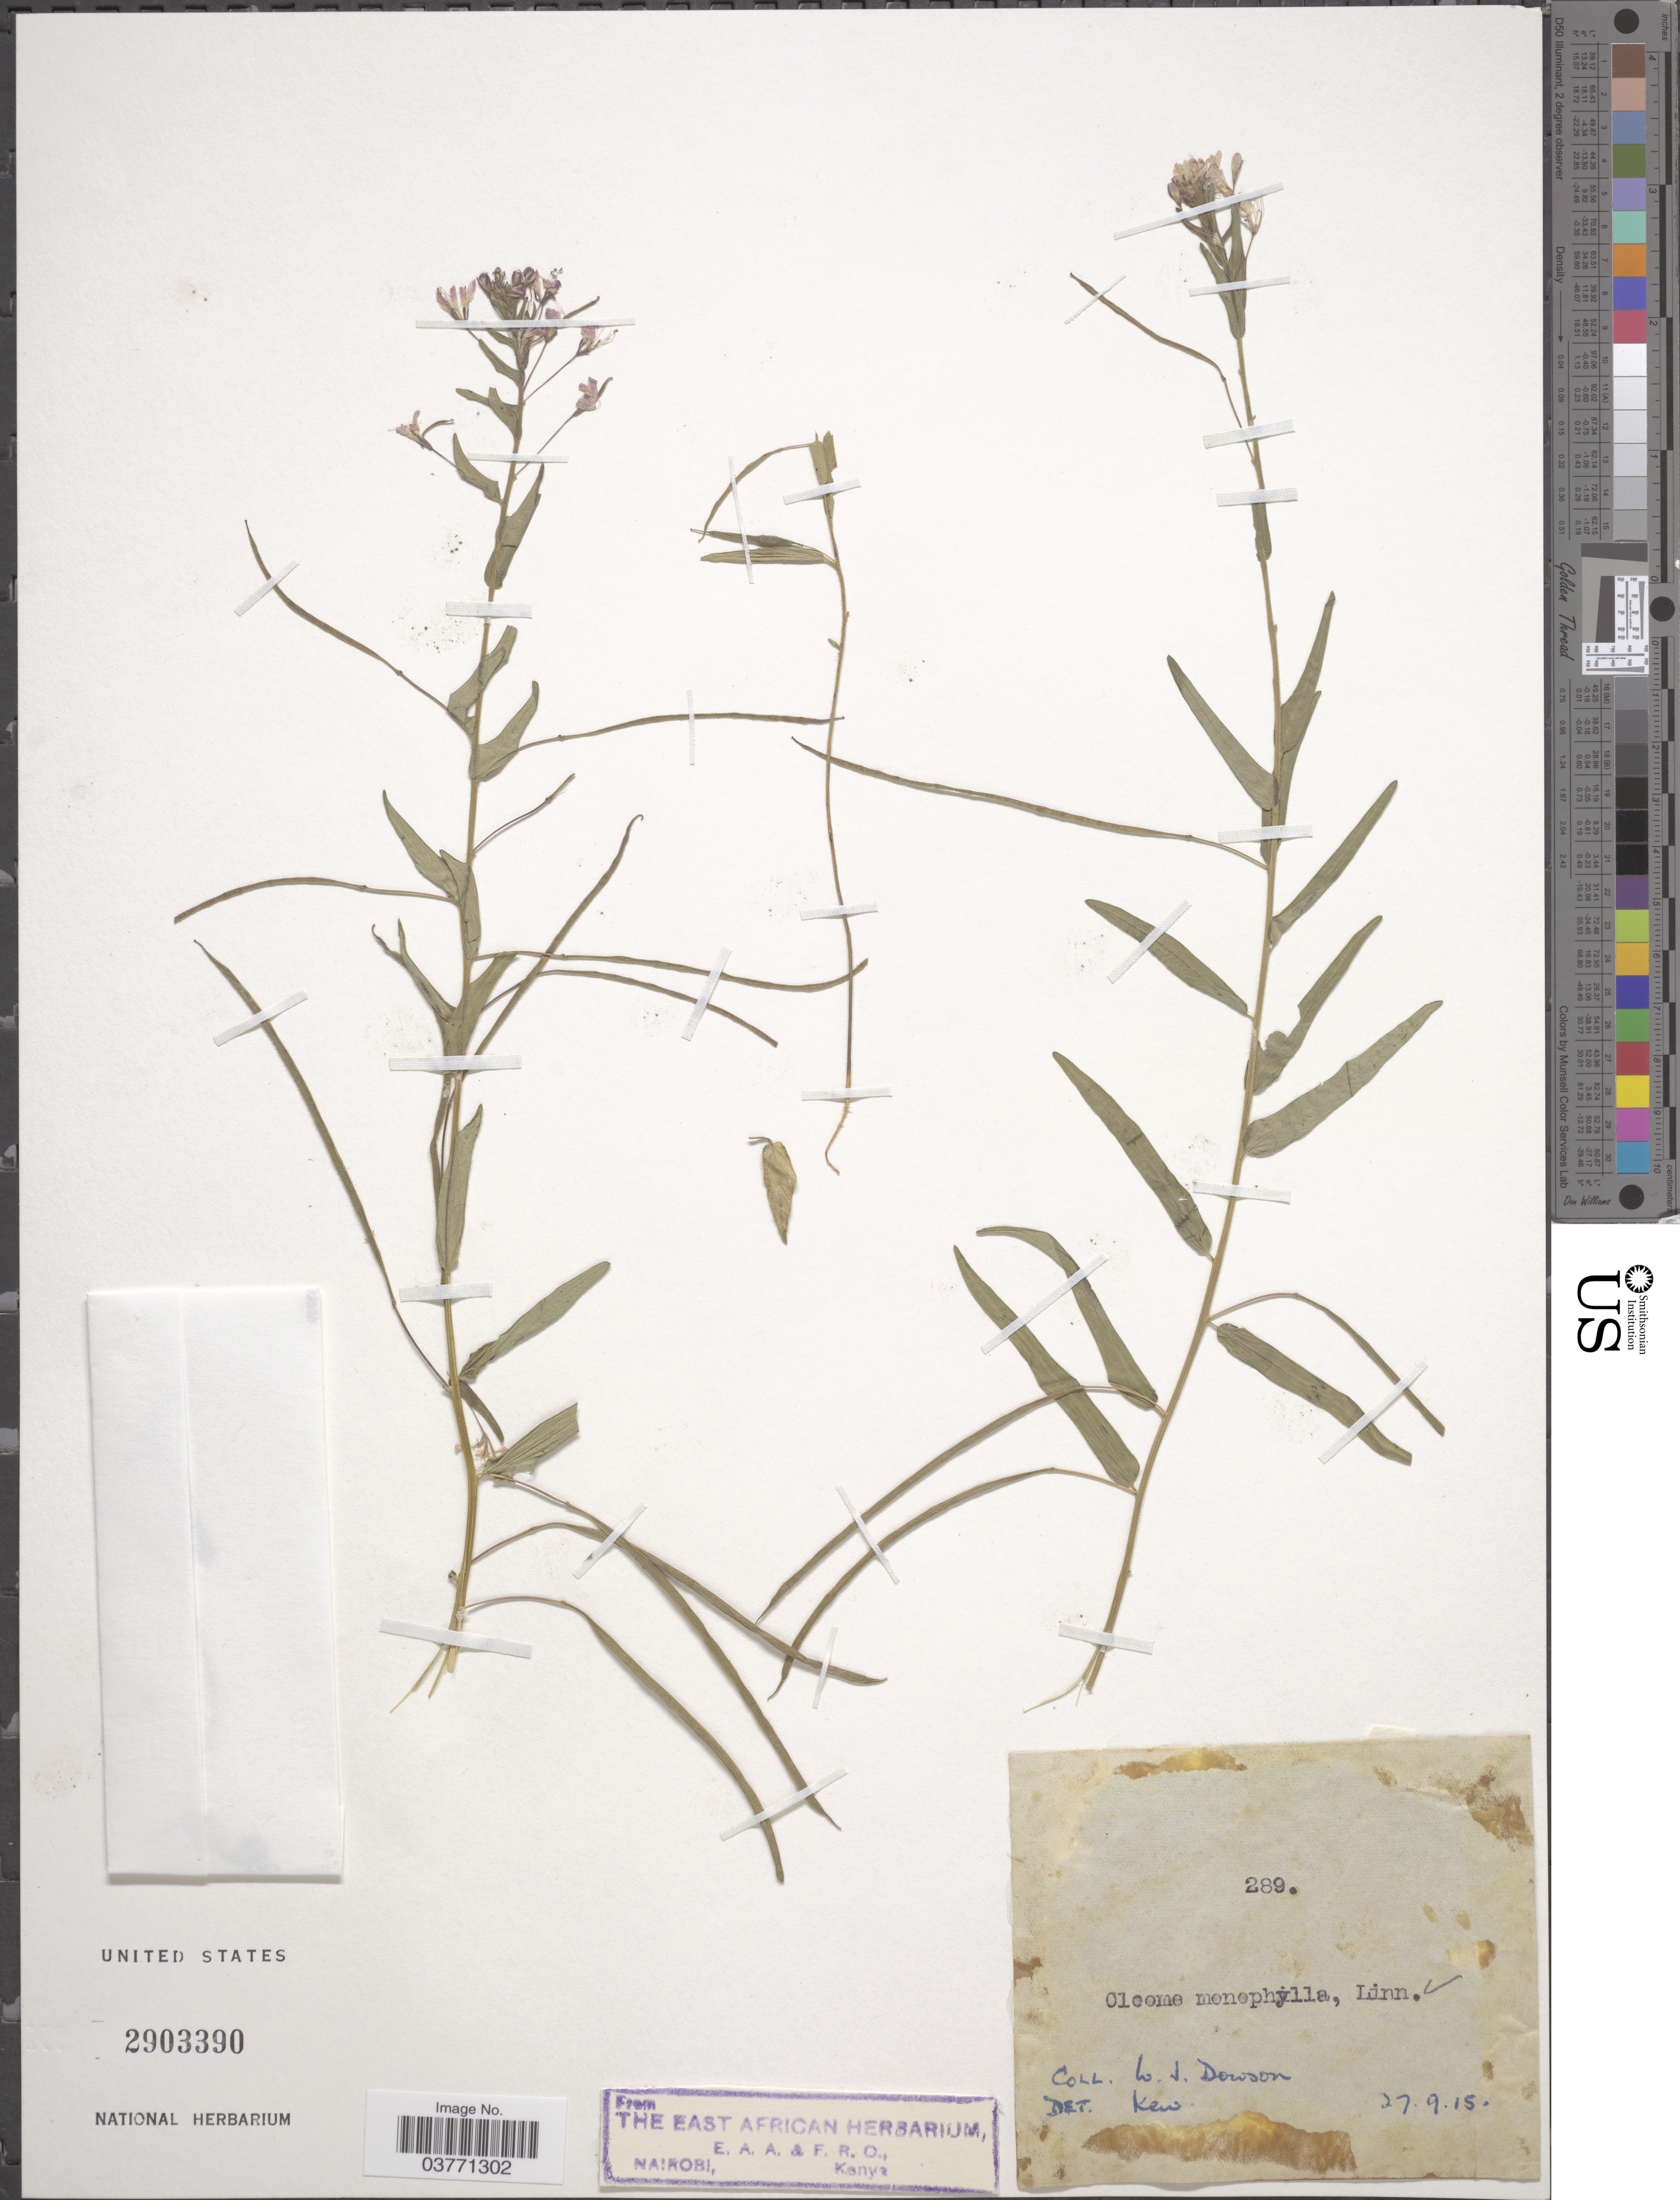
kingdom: Plantae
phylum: Tracheophyta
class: Magnoliopsida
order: Brassicales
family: Cleomaceae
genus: Sieruela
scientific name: Sieruela monophylla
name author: (L.) Roalson & J.C. Hall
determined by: Strong, M. T., (US), Smithsonian Institution - National Museum of Natural History (UNITED STATES)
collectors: W. J. Dowson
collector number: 289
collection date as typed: Transcribed d/m/y: 27/9/15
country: Kenya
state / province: Nairobi Area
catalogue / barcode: US 2903390